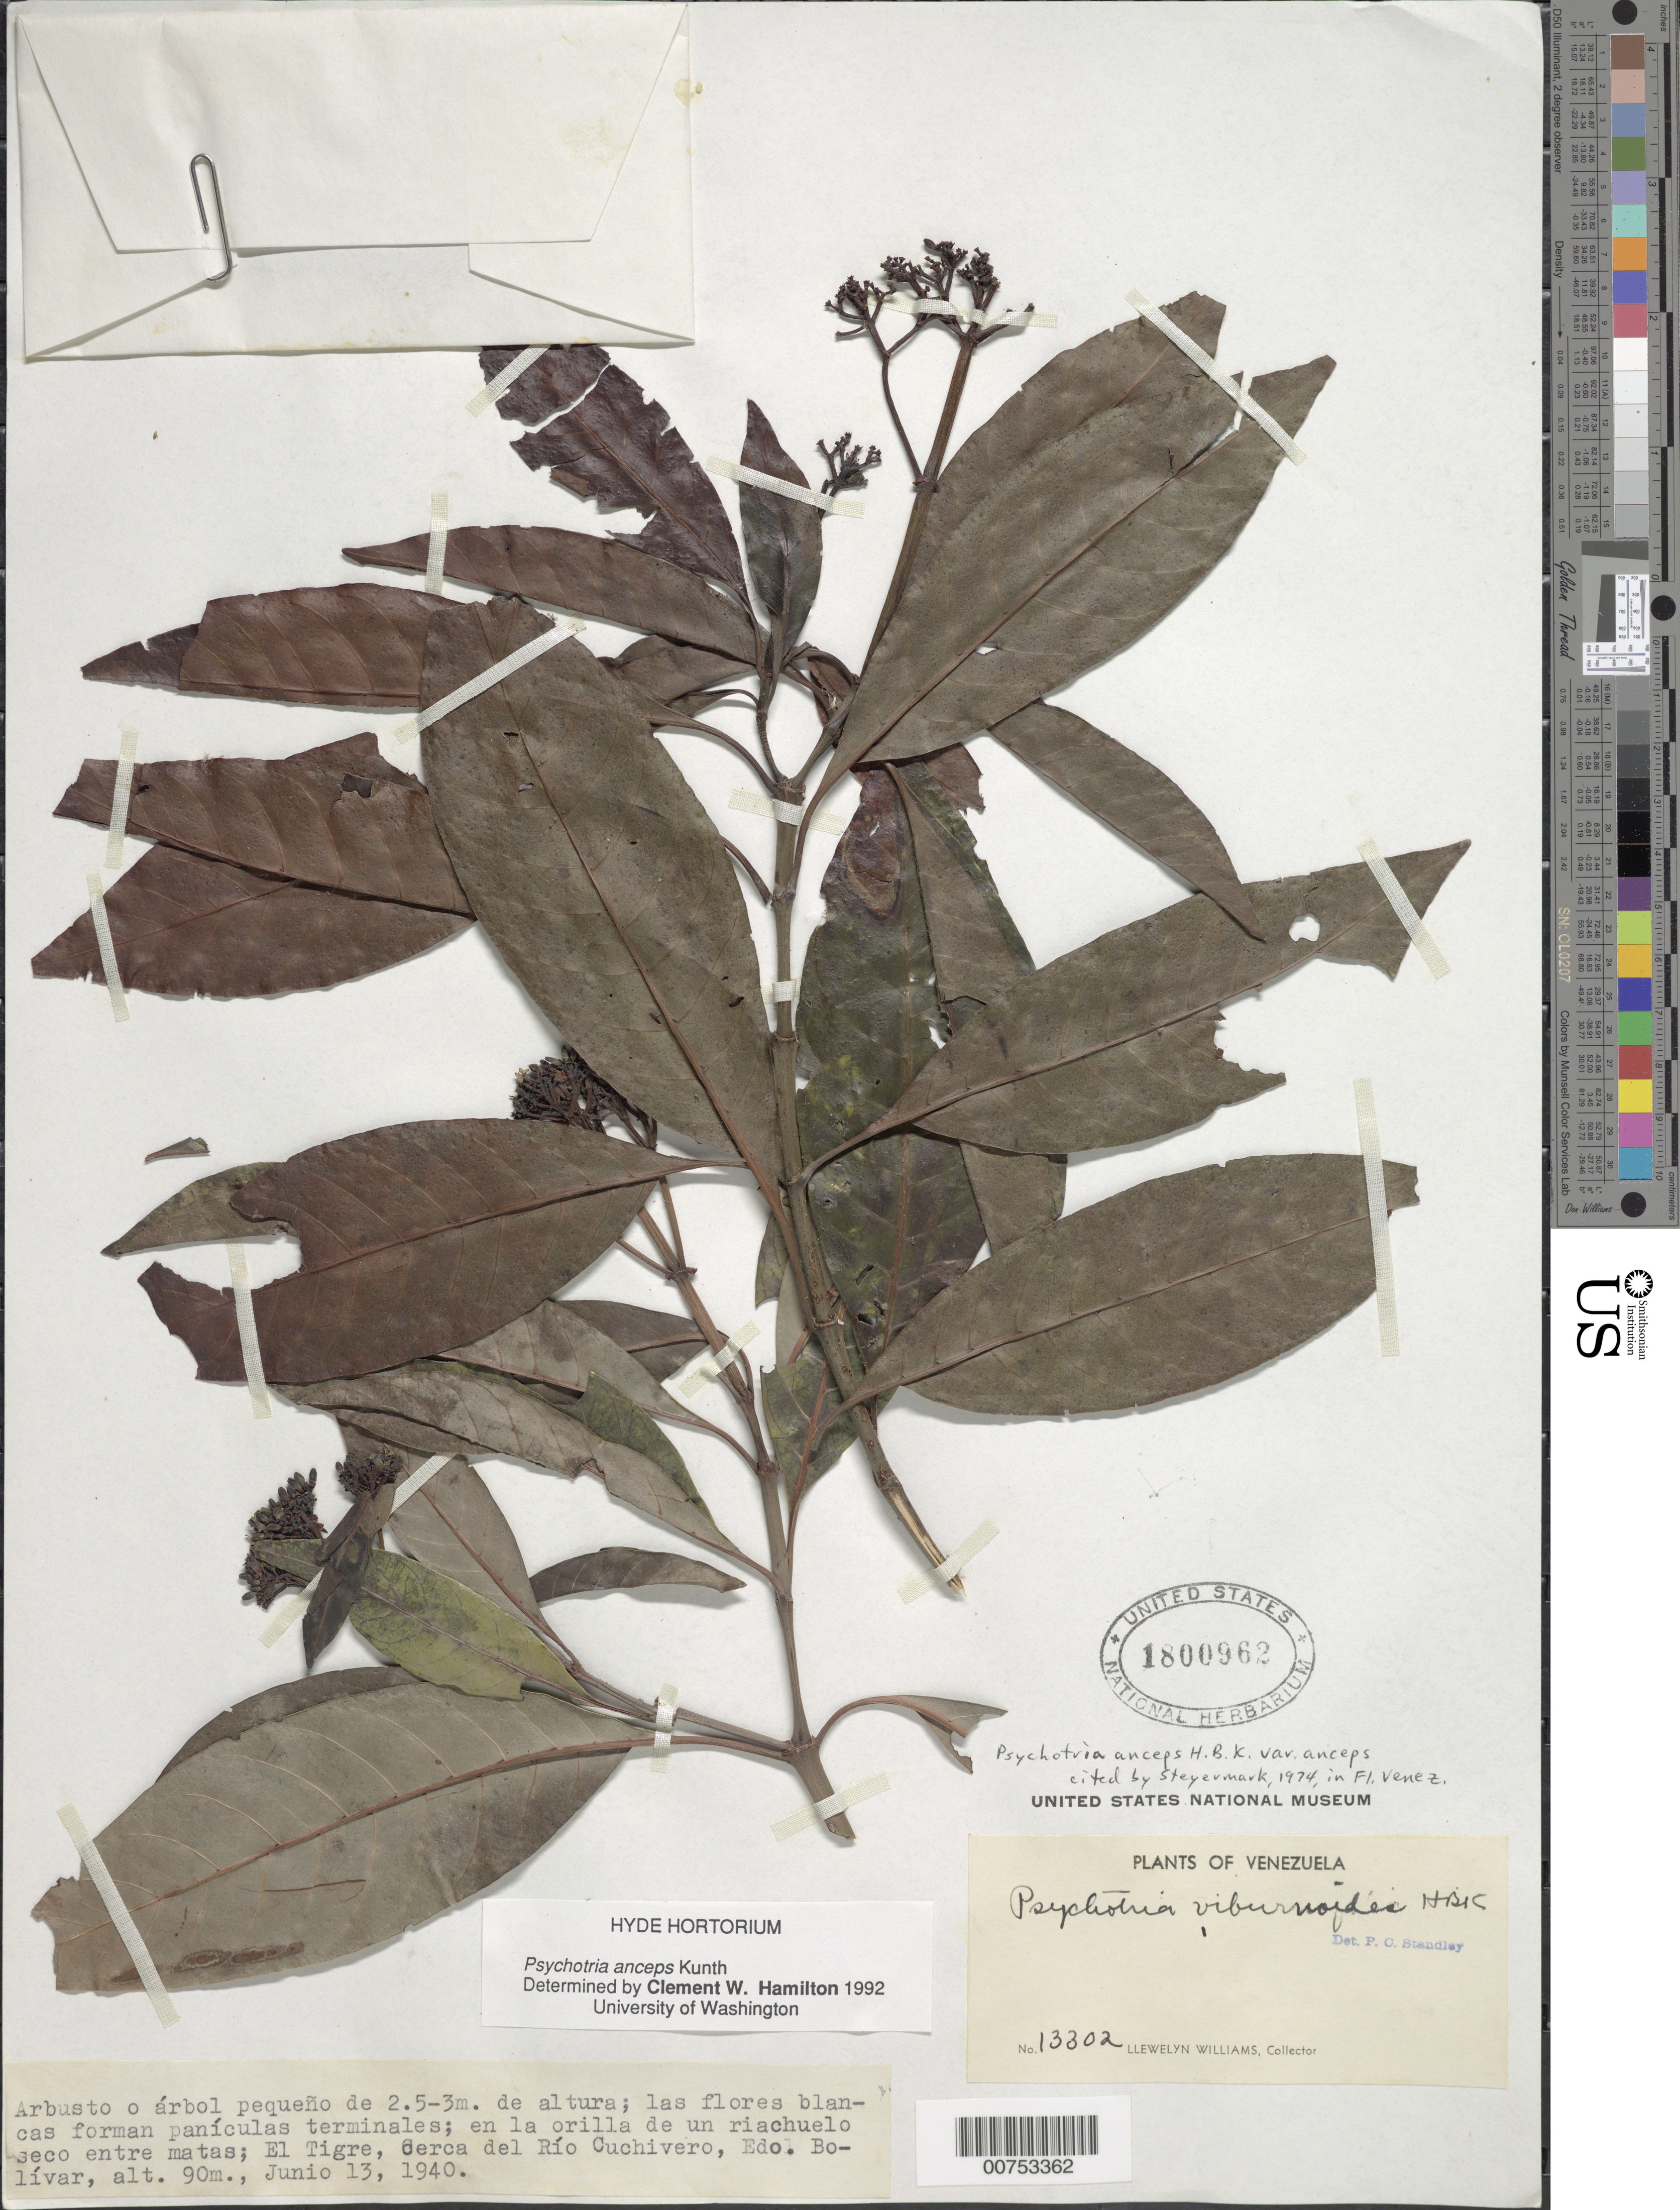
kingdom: Plantae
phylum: Tracheophyta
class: Magnoliopsida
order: Gentianales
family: Rubiaceae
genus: Psychotria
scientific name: Psychotria anceps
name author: Kunth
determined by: Hamilton, C. W.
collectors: Ll. Williams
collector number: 13302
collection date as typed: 13-Jun-40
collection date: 1940-06-13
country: Venezuela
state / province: Bolívar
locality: El Tigre, cerca de El Río Cuchivero; San Vicente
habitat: Orilla de un riachuelo seco entre matas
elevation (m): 95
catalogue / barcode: US 1800962